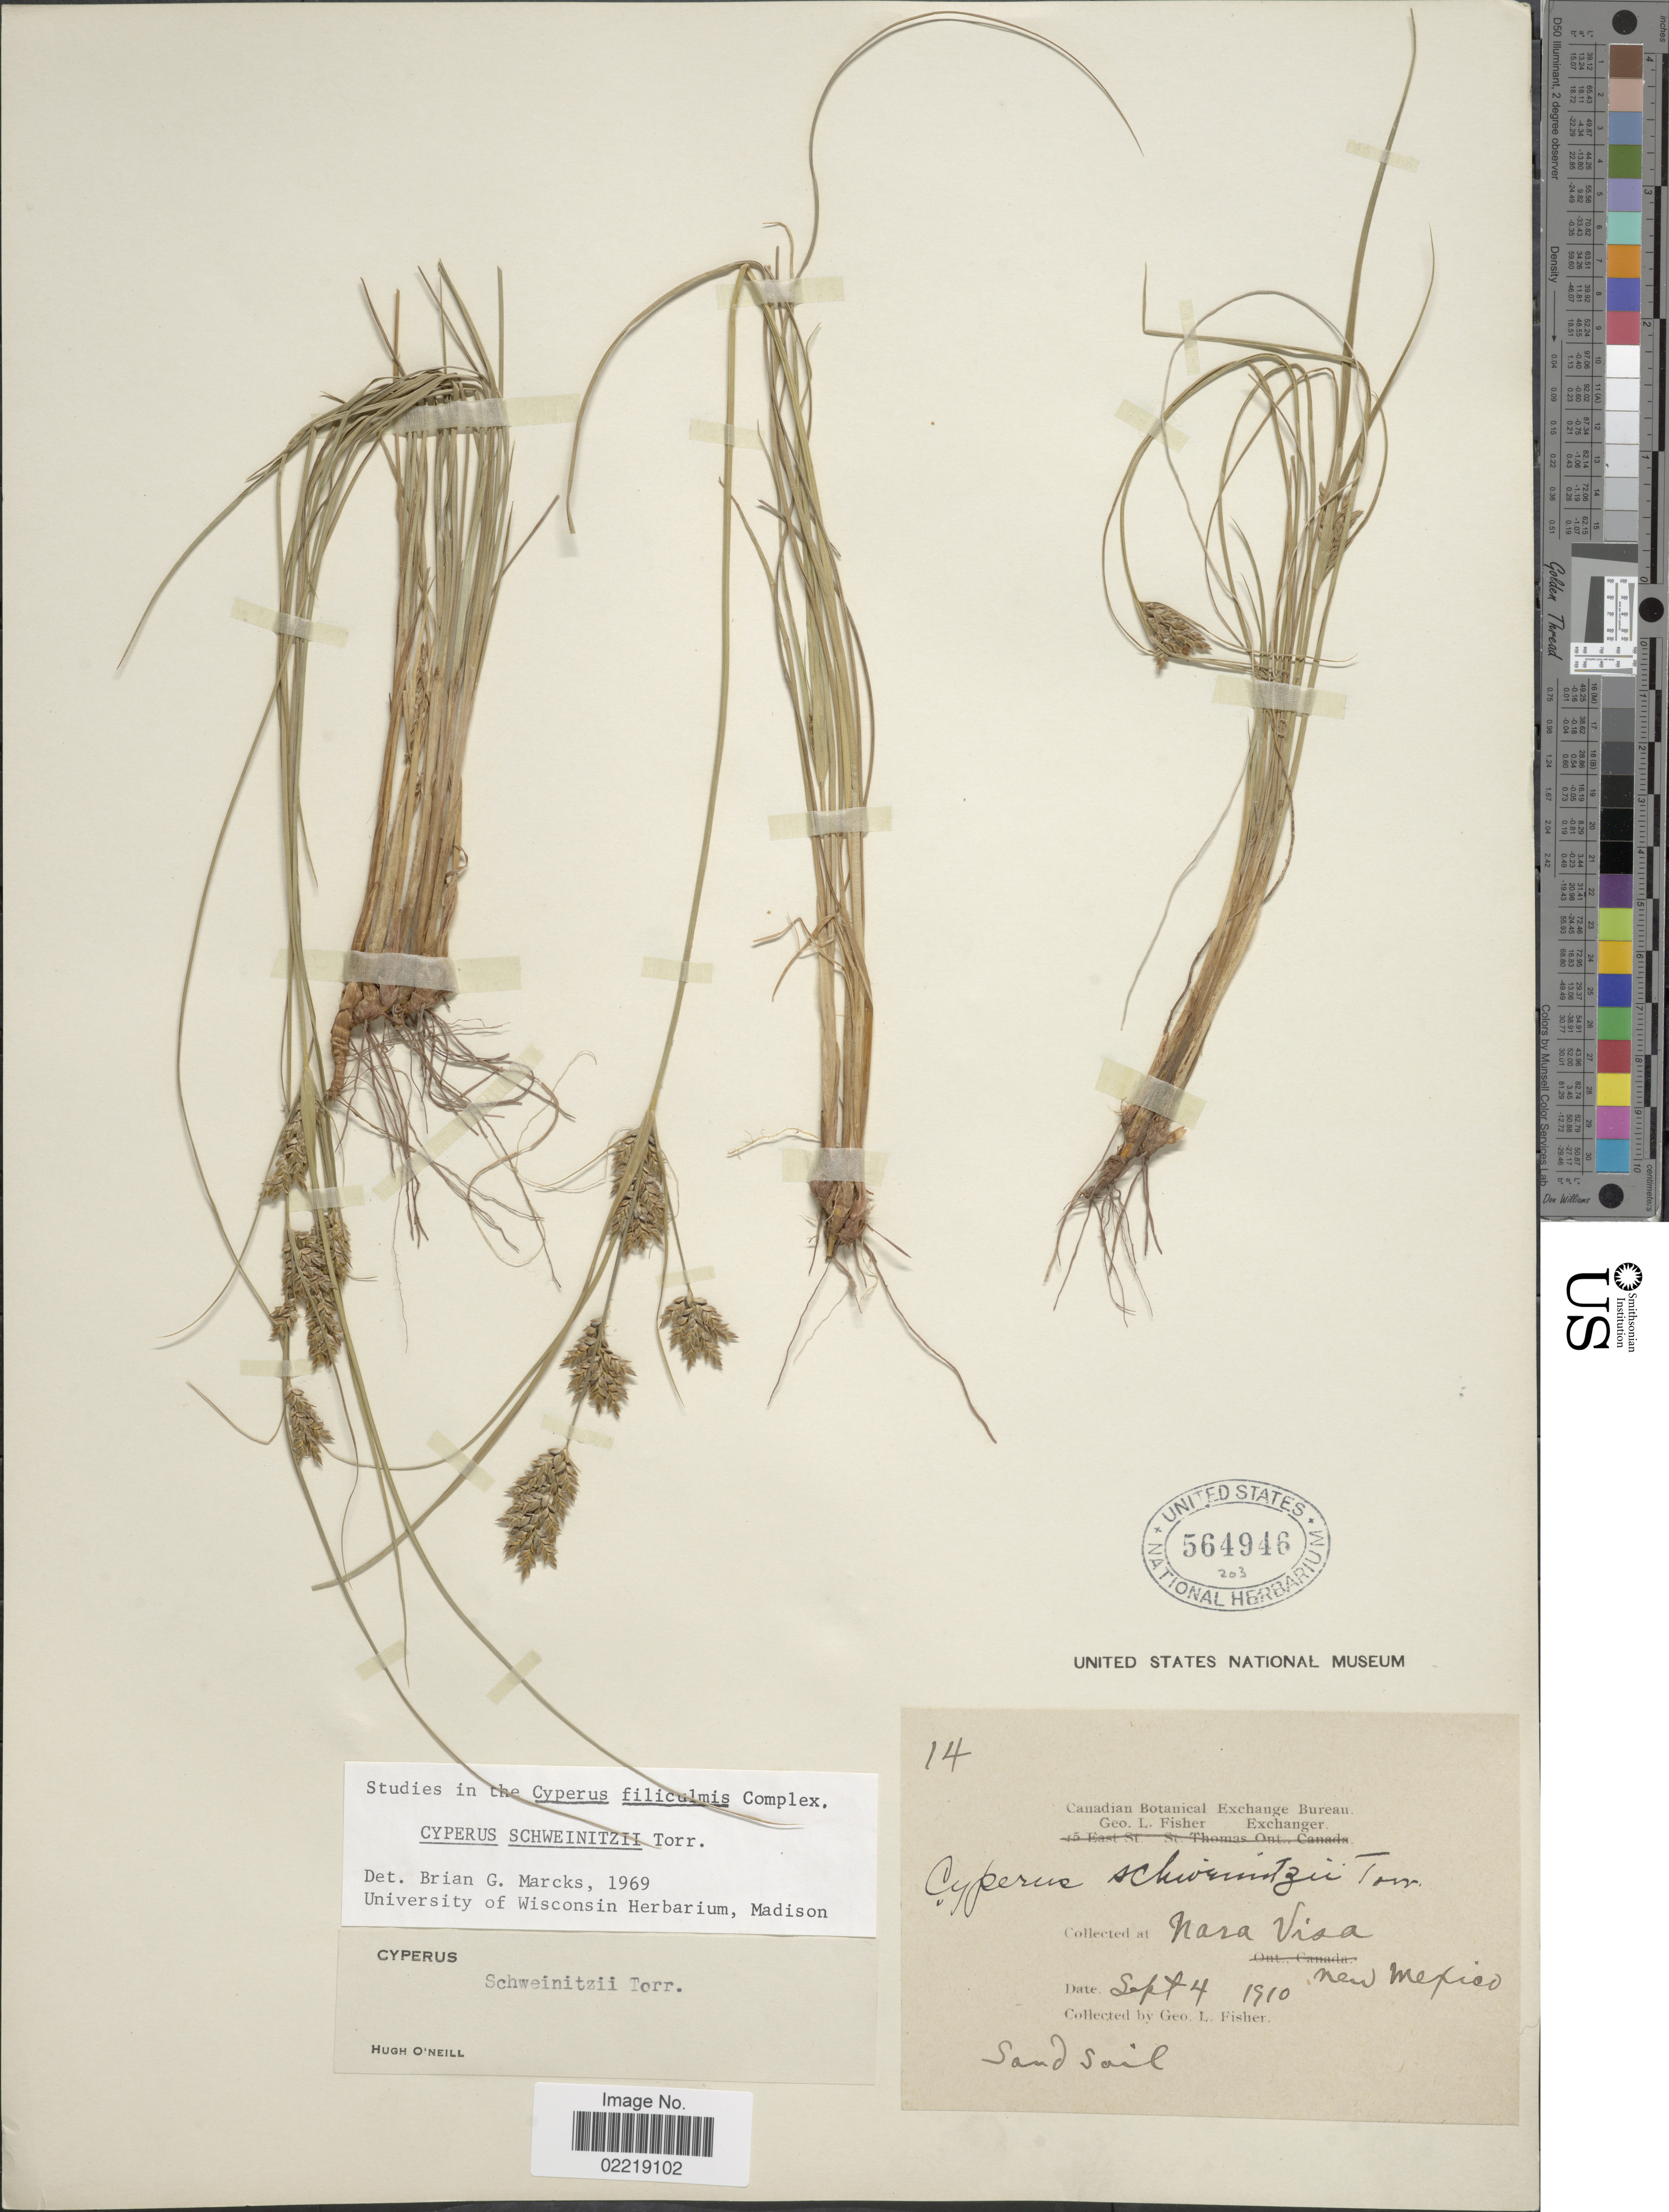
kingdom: Plantae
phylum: Tracheophyta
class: Liliopsida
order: Poales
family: Cyperaceae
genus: Cyperus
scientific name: Cyperus schweinitzii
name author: Torr.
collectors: G. L. Fisher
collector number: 14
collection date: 1910-09-04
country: United States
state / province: New Mexico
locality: Nara Visa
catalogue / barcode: US 564946